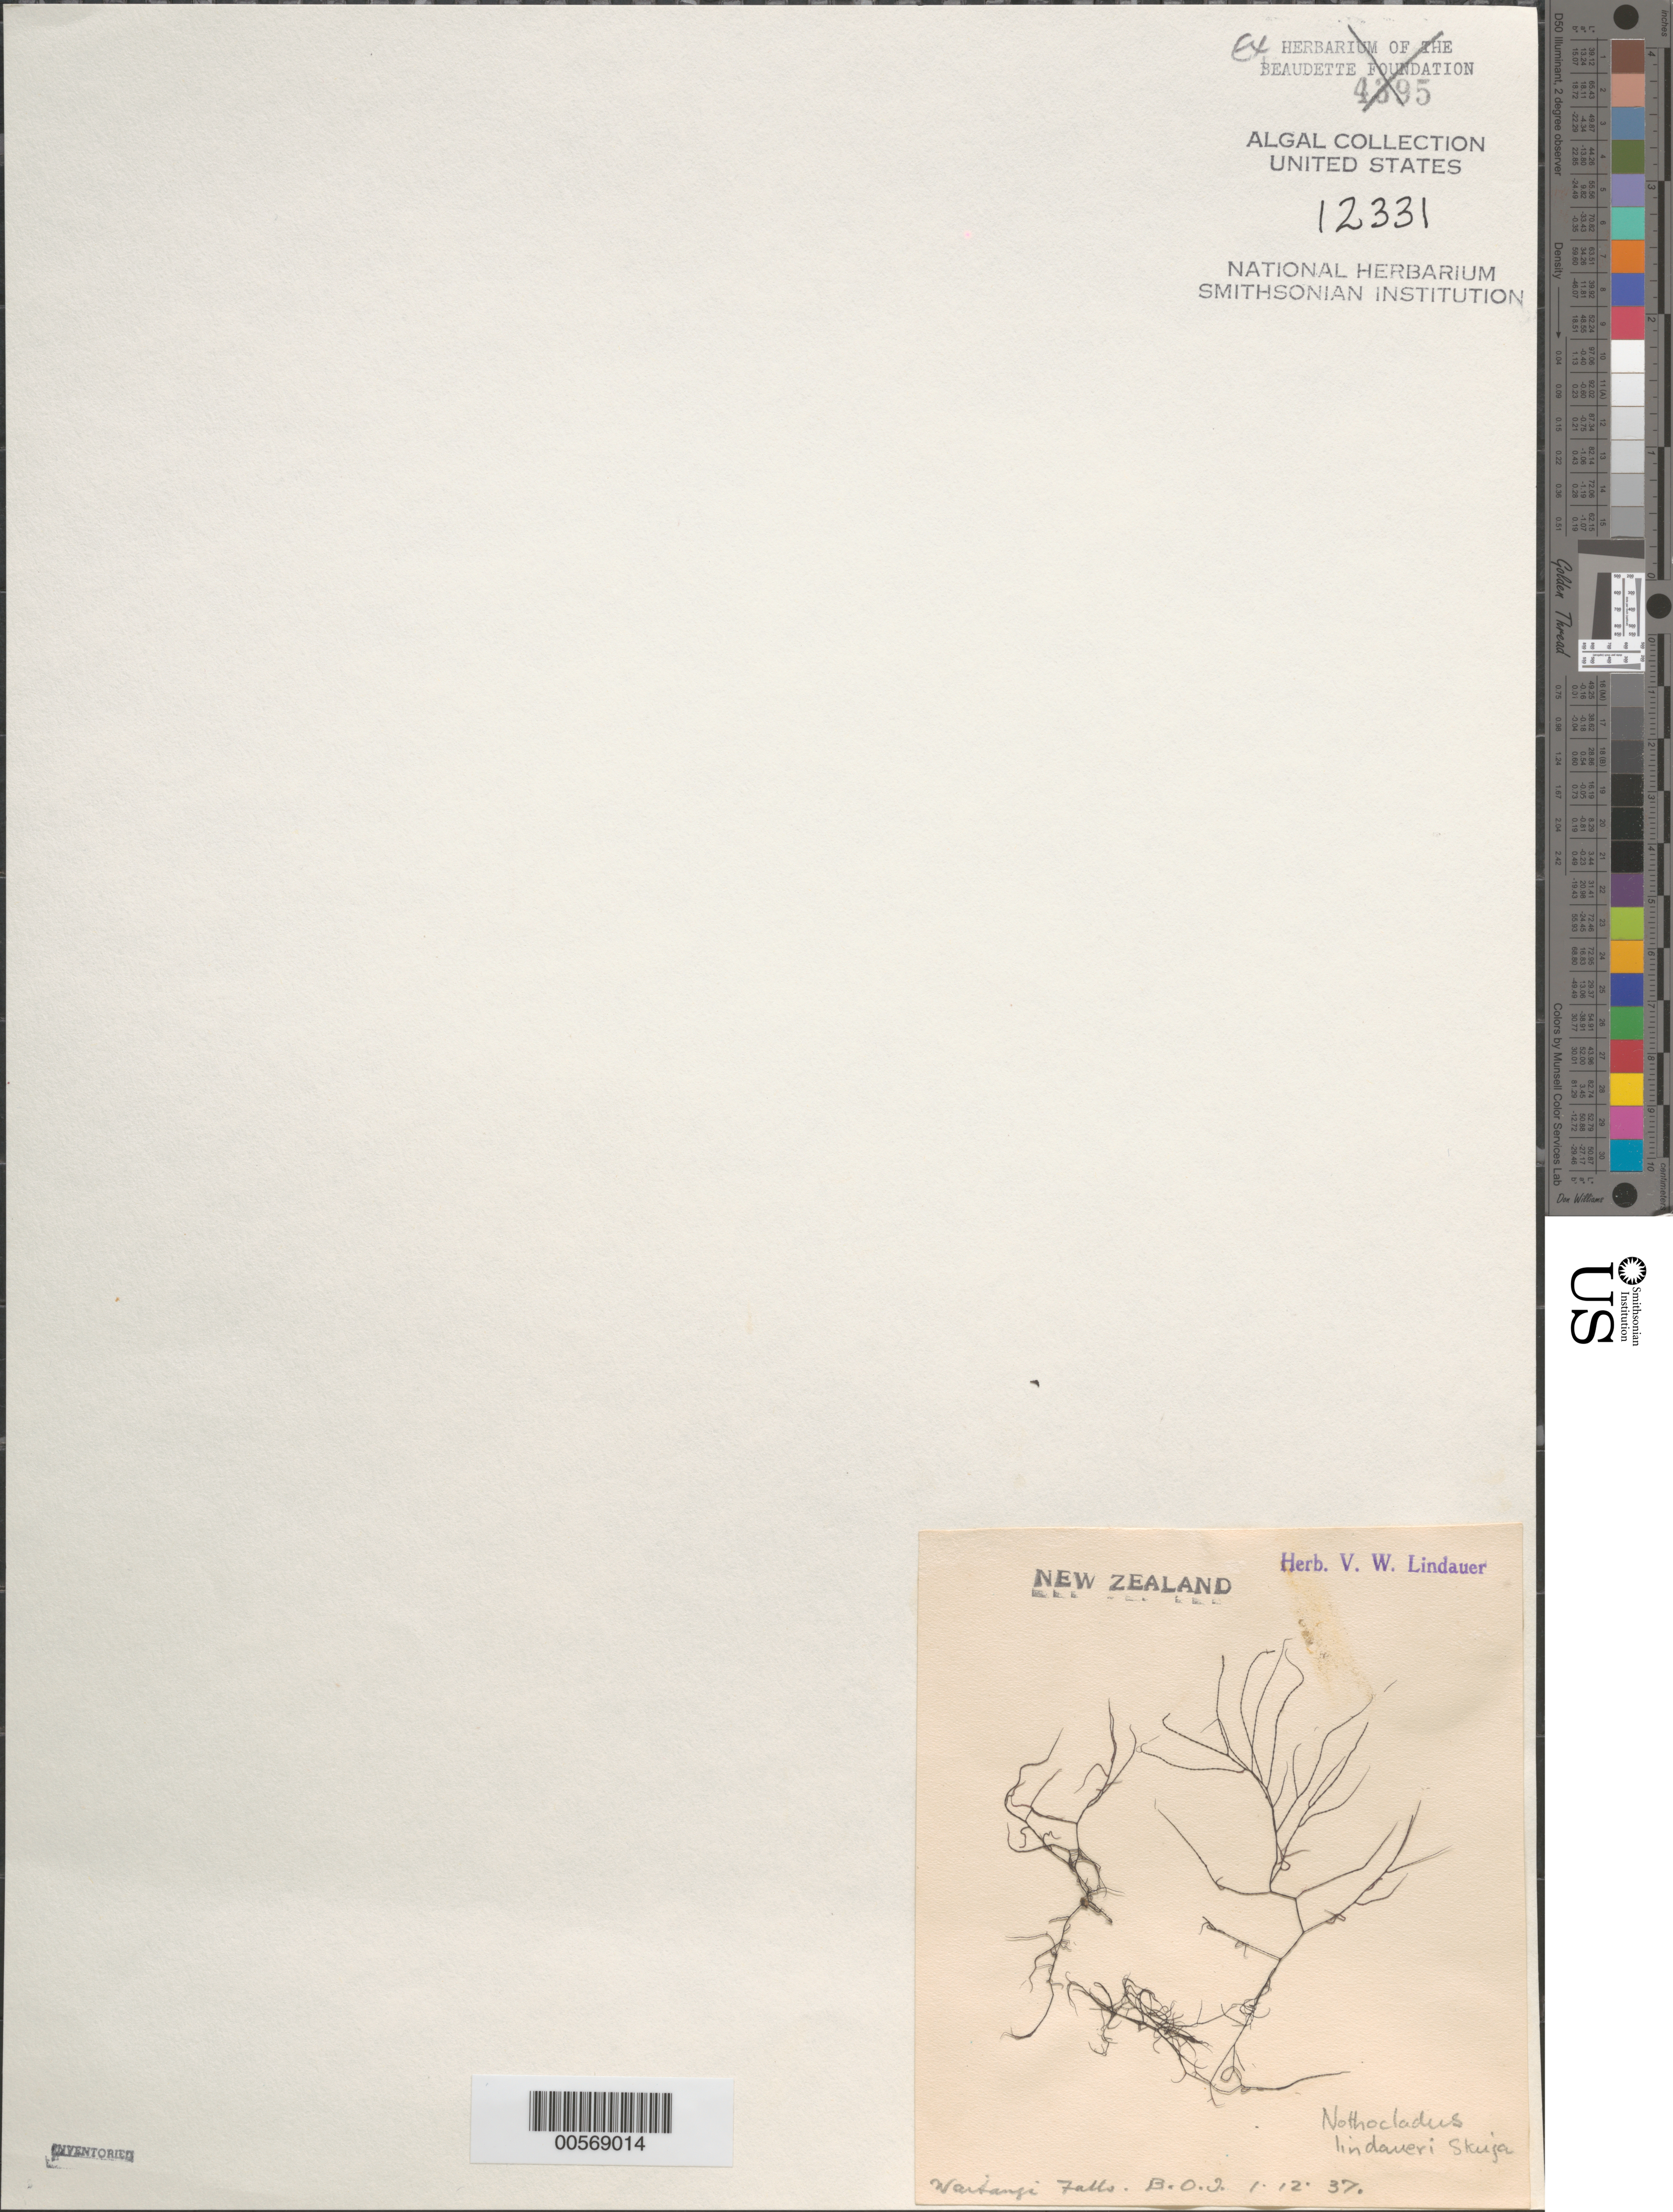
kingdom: Plantae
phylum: Rhodophyta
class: Florideophyceae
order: Batrachospermales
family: Batrachospermaceae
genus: Nothocladus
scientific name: Nothocladus lindaueri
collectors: V. Lindauer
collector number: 89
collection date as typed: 01 Dec 1937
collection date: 1937-12-01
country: New Zealand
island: North Island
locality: Waitangi Falls, Bay of Islands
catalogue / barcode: US 12331